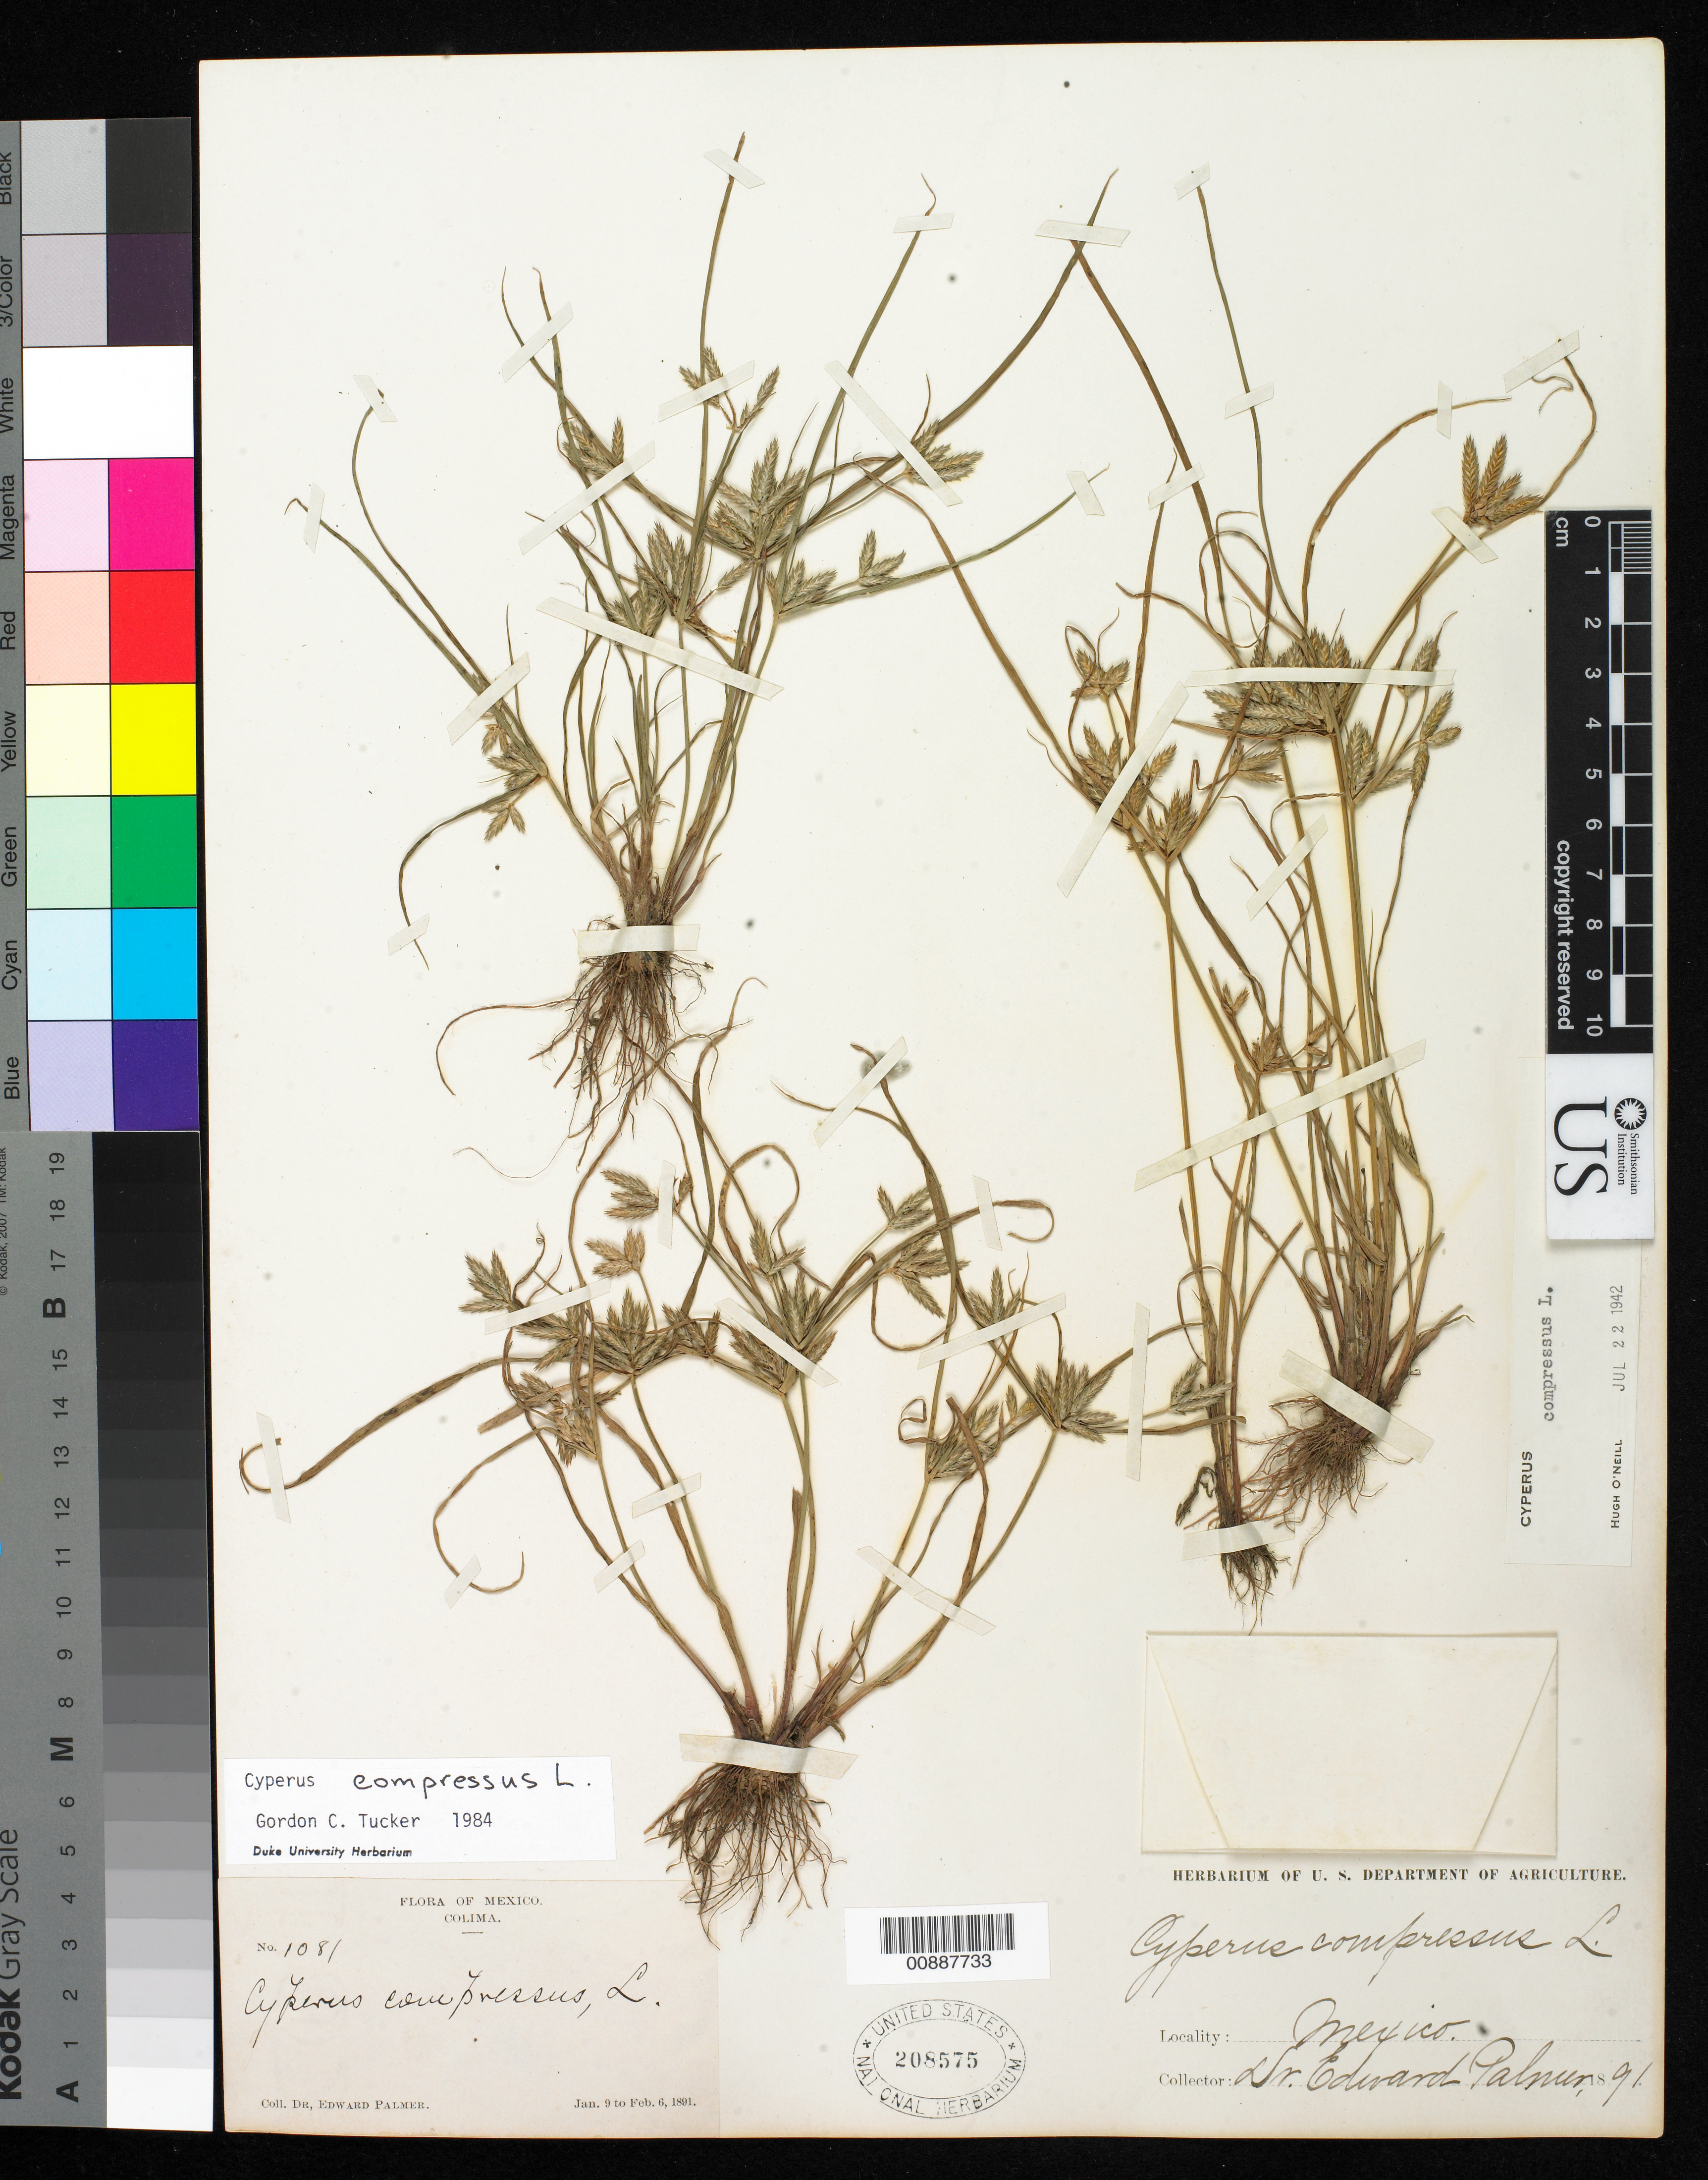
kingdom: Plantae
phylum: Tracheophyta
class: Liliopsida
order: Poales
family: Cyperaceae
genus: Cyperus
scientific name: Cyperus compressus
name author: L.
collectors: E. Palmer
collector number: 1081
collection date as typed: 09 Jan 1891 to 06 Feb 1891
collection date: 1891-01-09/1891-02-06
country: Mexico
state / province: Colima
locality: Colima.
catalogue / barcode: US 208575